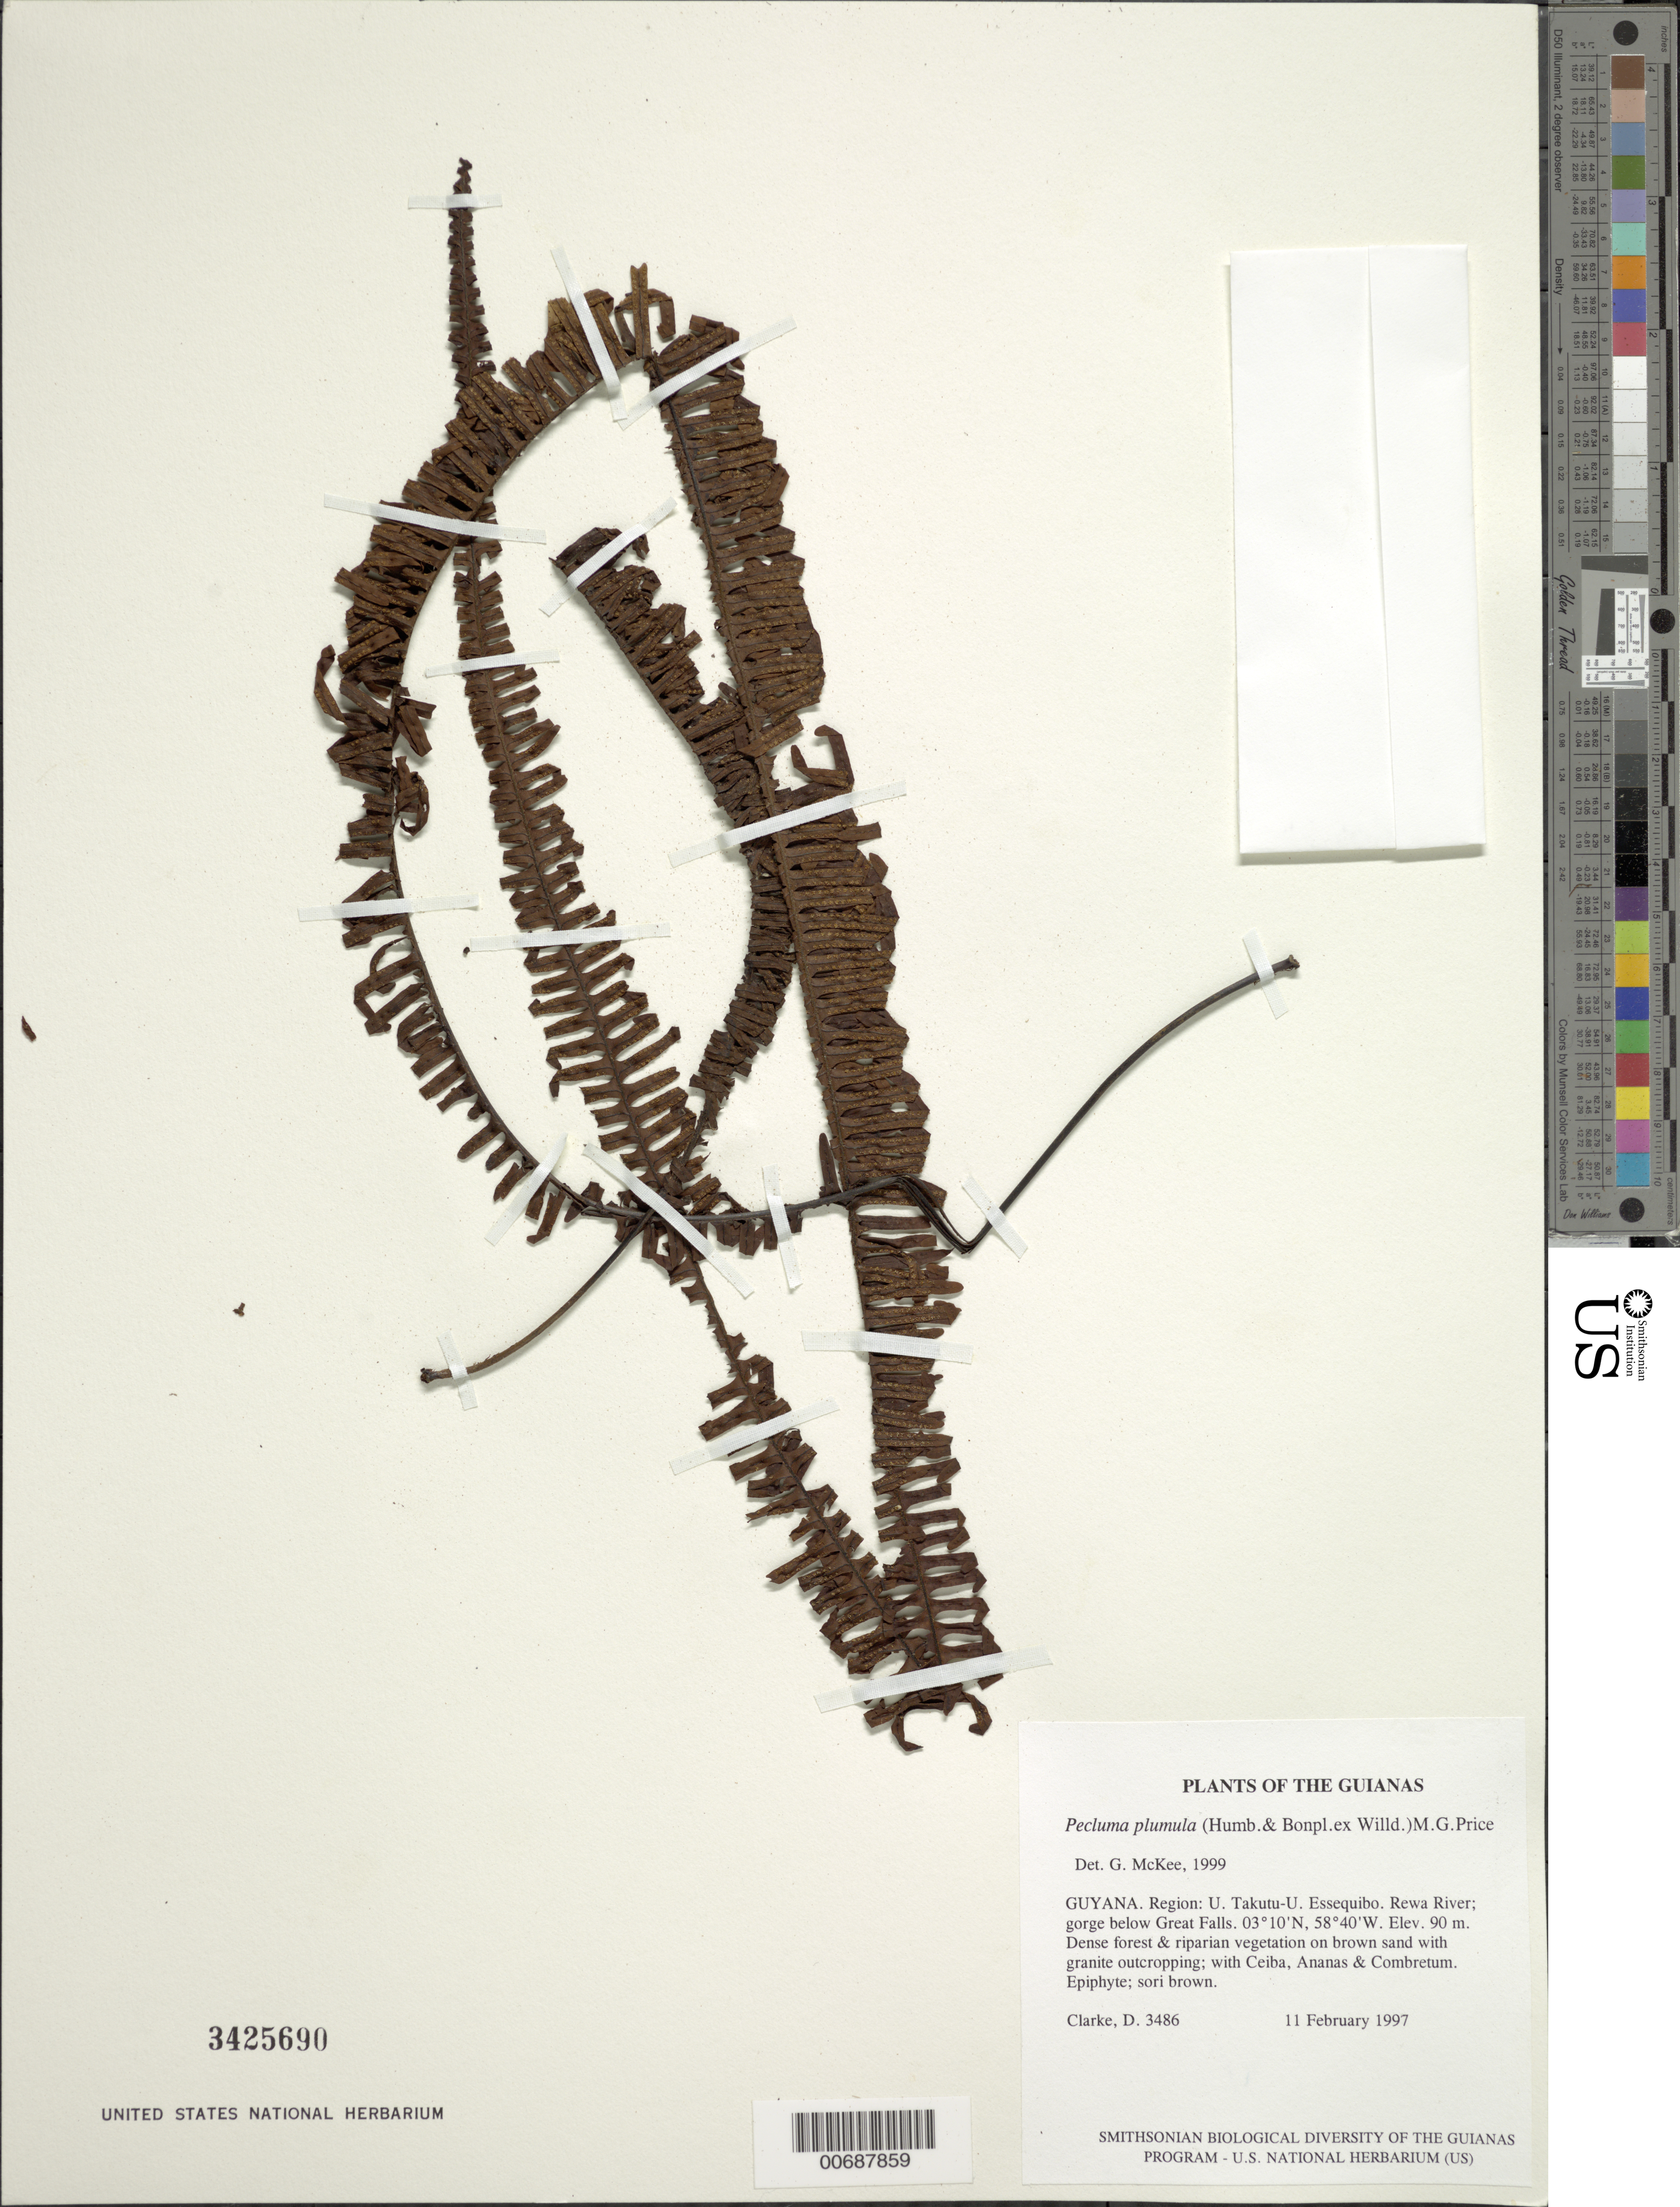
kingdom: Plantae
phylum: Tracheophyta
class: Polypodiopsida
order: Polypodiales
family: Polypodiaceae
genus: Pecluma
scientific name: Pecluma plumula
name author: (Humb. & Bonpl. ex Willd.) M.G. Price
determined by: McKee, G. S., (US), NMNH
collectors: H. D. Clarke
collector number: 3486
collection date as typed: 11 February 1997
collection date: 1997-02-11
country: Guyana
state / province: U. Takutu-U. Essequibo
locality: Rewa River; gorge below Great Falls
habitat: Dense forest & riparian vegetation on brown sand with granite outcropping; with Ceiba, Ananas & Combretum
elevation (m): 90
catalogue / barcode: US 3425690